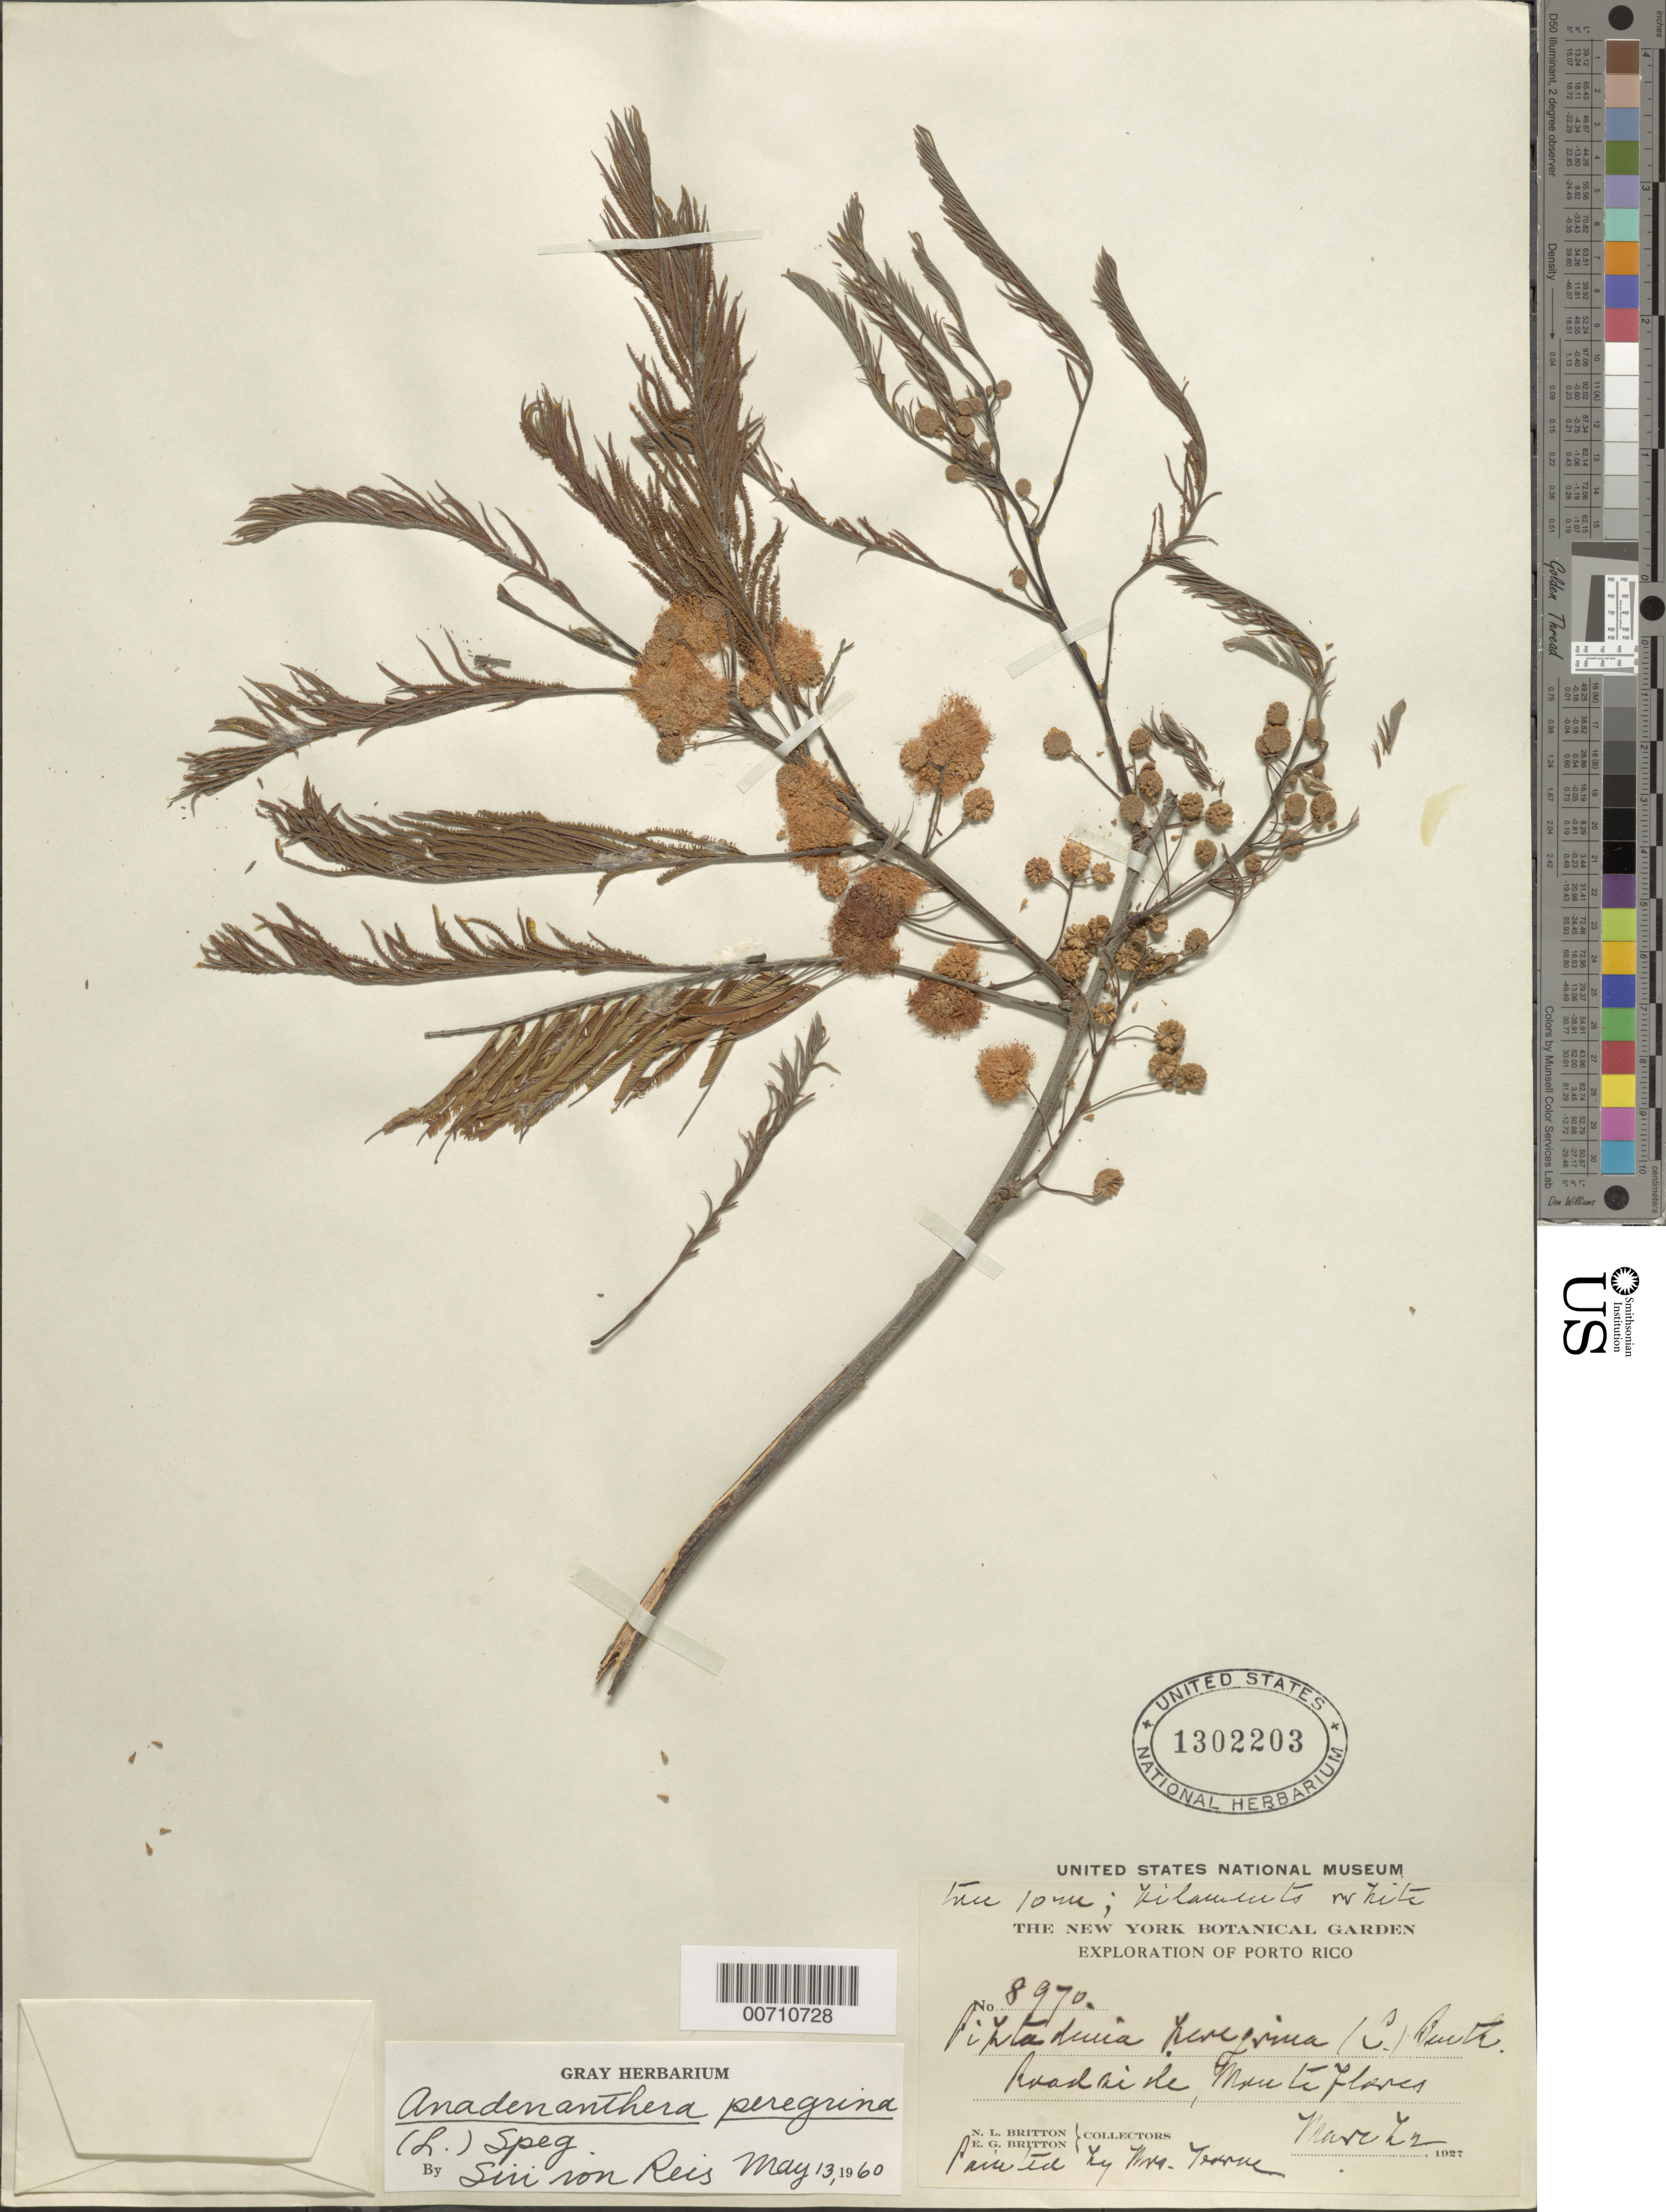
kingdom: Plantae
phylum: Tracheophyta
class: Magnoliopsida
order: Fabales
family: Fabaceae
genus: Anadenanthera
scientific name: Anadenanthera peregrina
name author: (L.) Speg.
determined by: Von Reis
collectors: N. Britton & E. G. Britton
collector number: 8970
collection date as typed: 02 Mar 1927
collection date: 1927-03-02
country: Puerto Rico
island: Greater Antilles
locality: Monte Flores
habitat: Roadside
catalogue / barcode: US 1302203